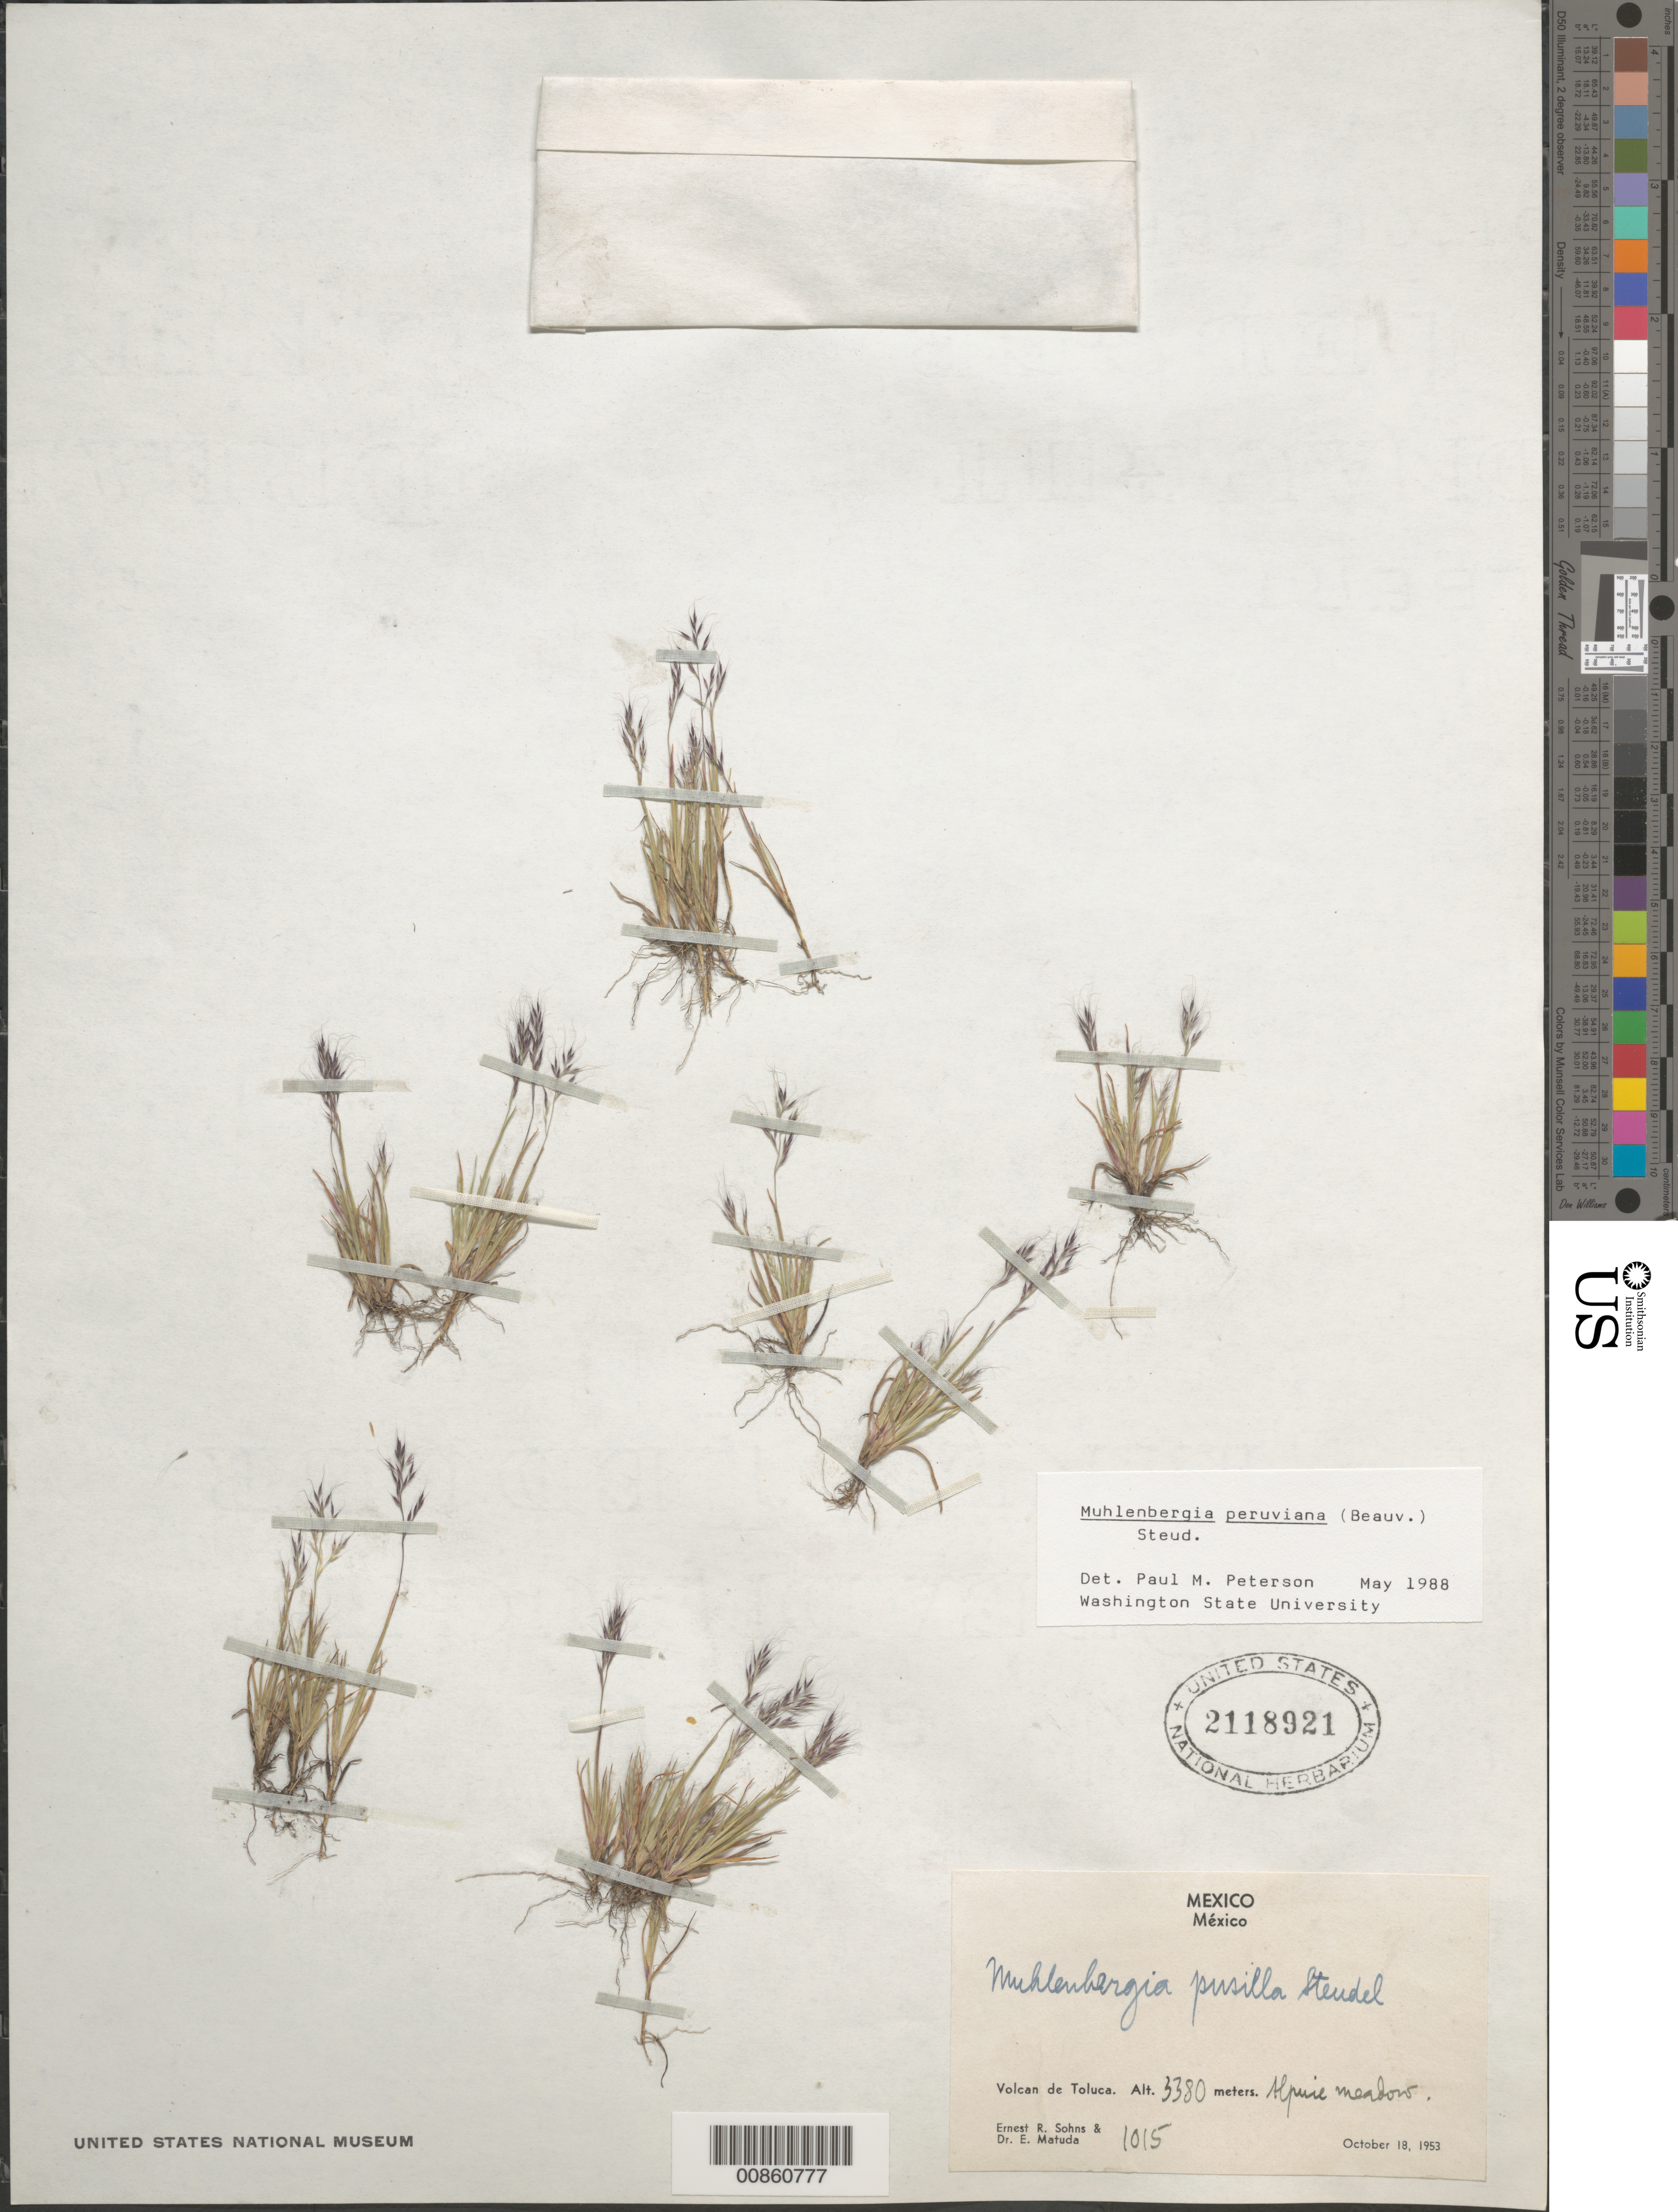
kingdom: Plantae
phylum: Tracheophyta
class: Liliopsida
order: Poales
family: Poaceae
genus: Muhlenbergia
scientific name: Muhlenbergia peruviana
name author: (P. Beauv.) Steud.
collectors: E. R. Sohns & E. Matuda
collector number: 1015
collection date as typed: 18 Oct 1953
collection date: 1953-10-18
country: Mexico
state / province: México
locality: Volcan de Toluca, Mex.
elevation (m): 3380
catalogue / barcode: US 2118921